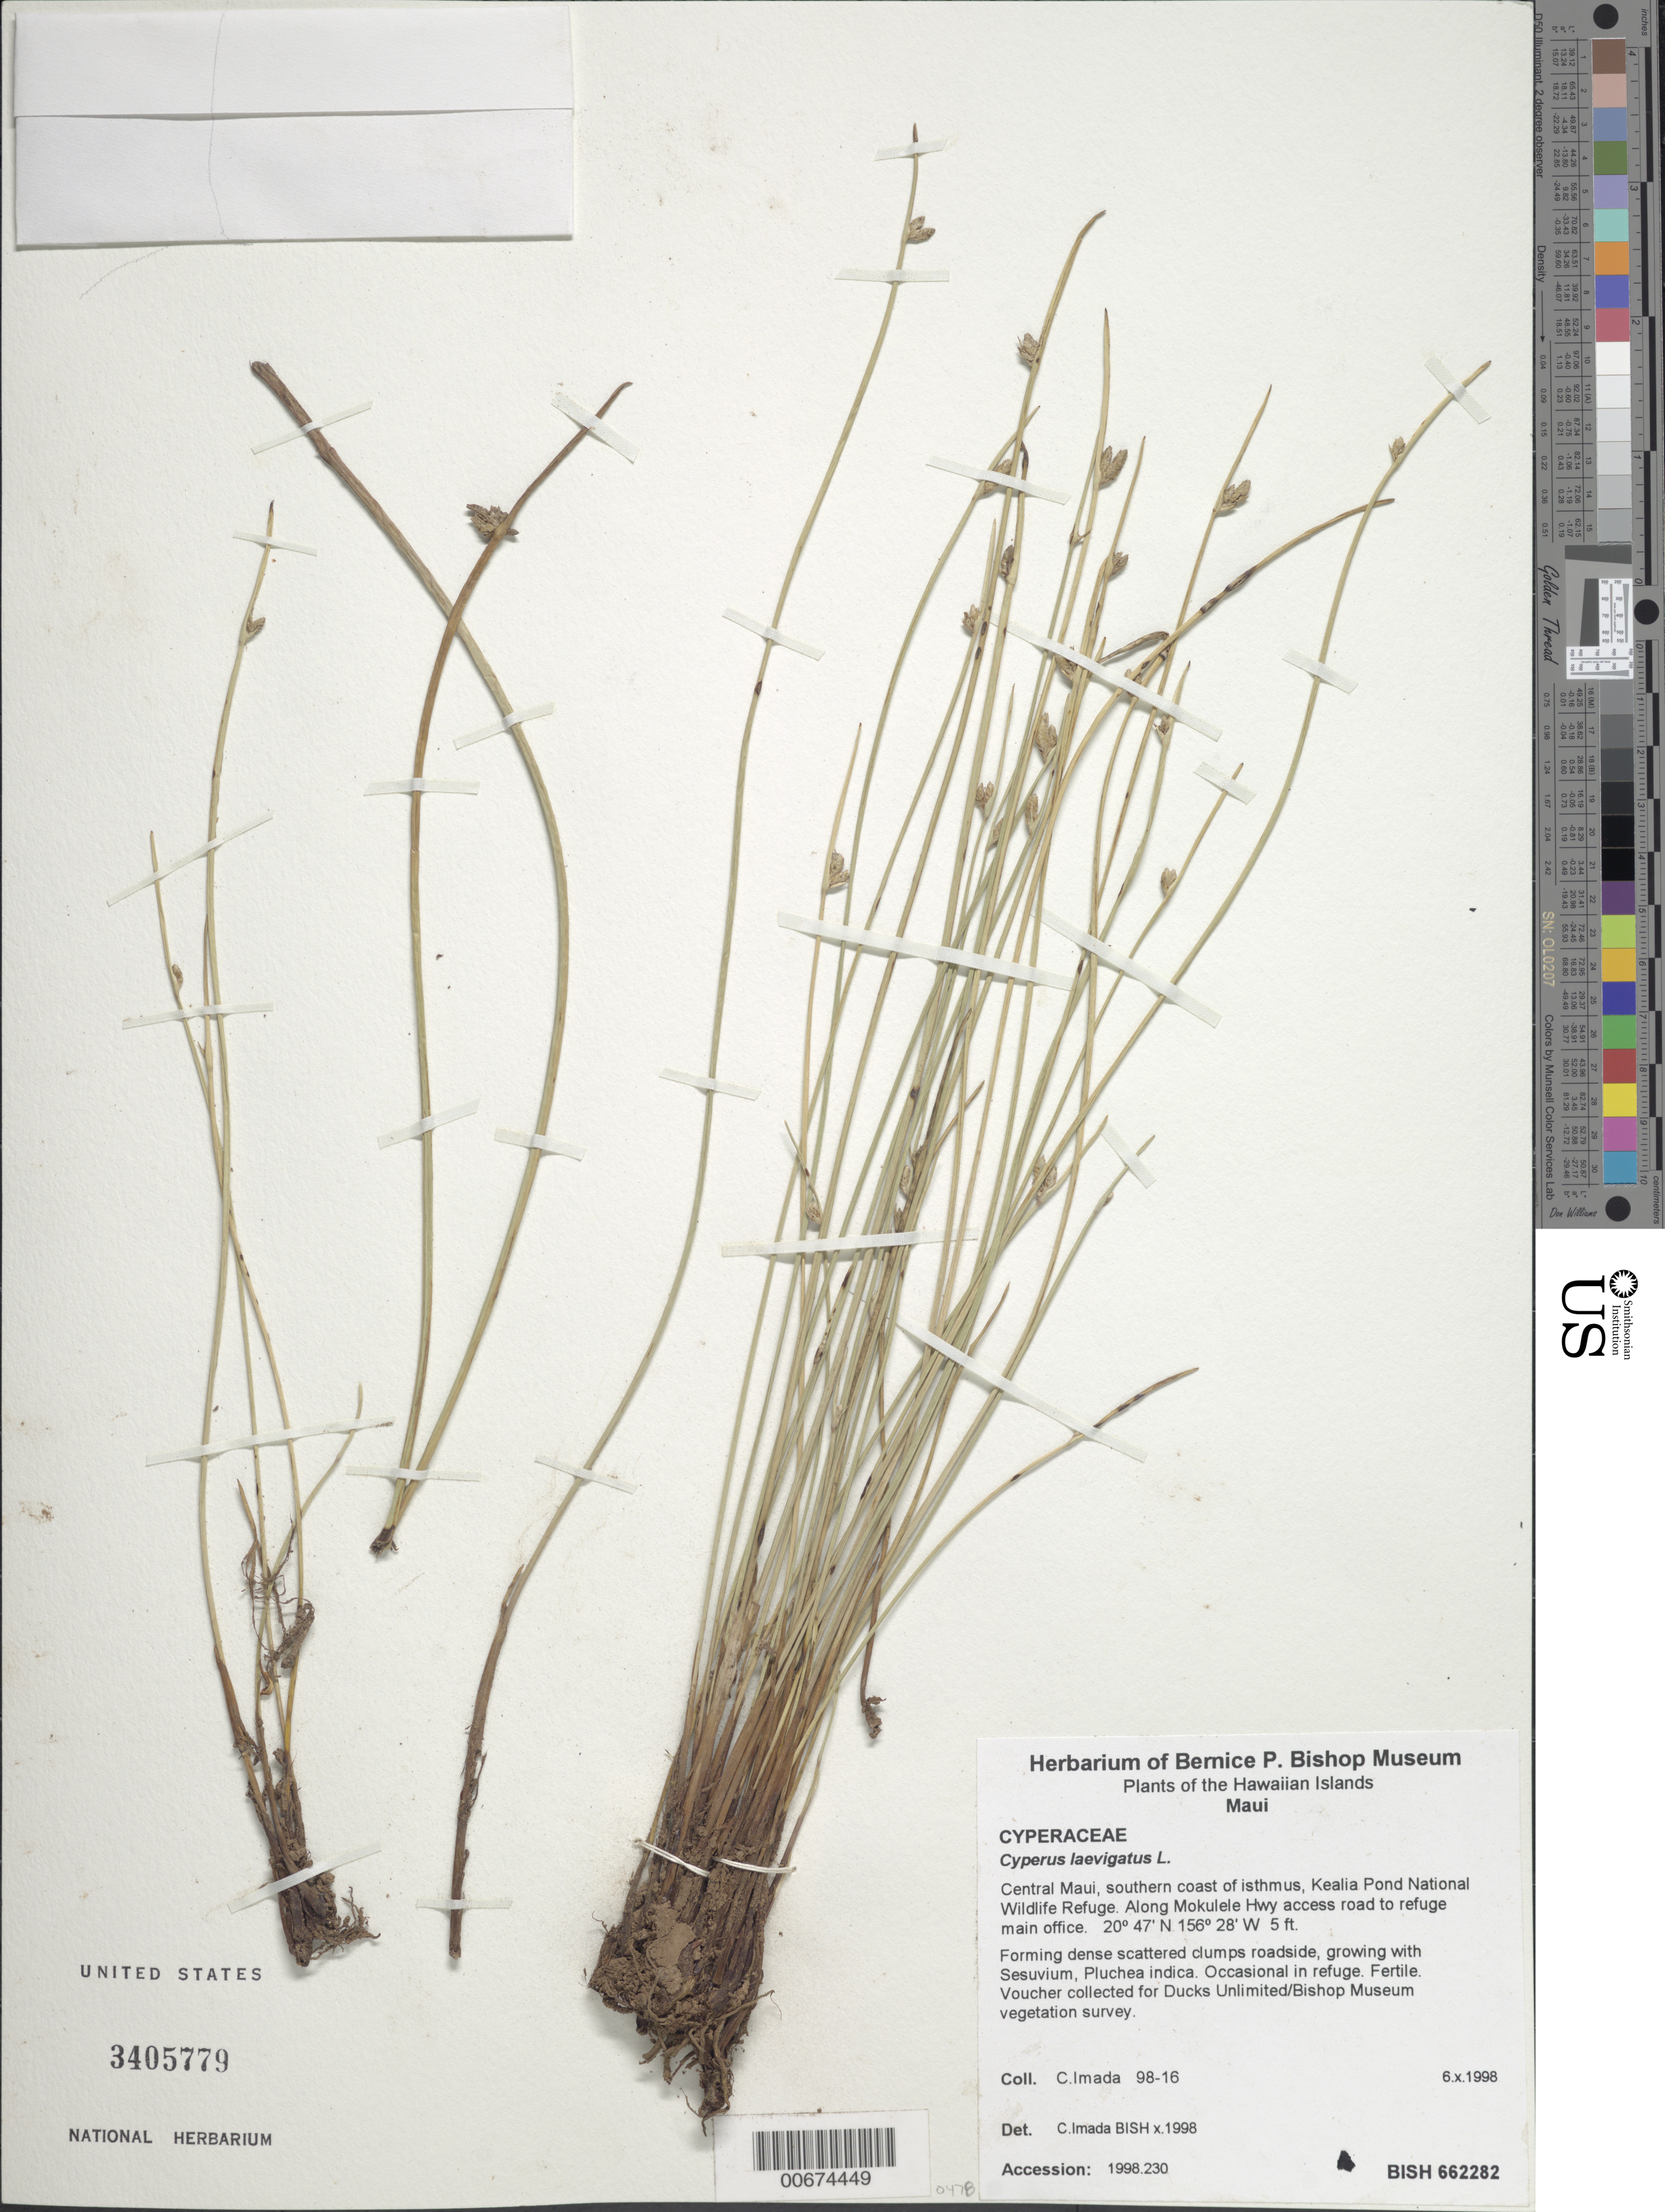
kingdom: Plantae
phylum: Tracheophyta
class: Liliopsida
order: Poales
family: Cyperaceae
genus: Cyperus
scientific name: Cyperus laevigatus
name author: L.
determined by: Imada, C.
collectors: C. Imada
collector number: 98-16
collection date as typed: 6 Oct 1998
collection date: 1998-10-06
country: United States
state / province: Hawaii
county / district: Maui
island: Maui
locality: Central Maui, southern coast of isthmus, Kealia Pond National Wildlife Refuge. Along Mokulele Hwy access road to refuge main off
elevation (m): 1.5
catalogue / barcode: US 3405779